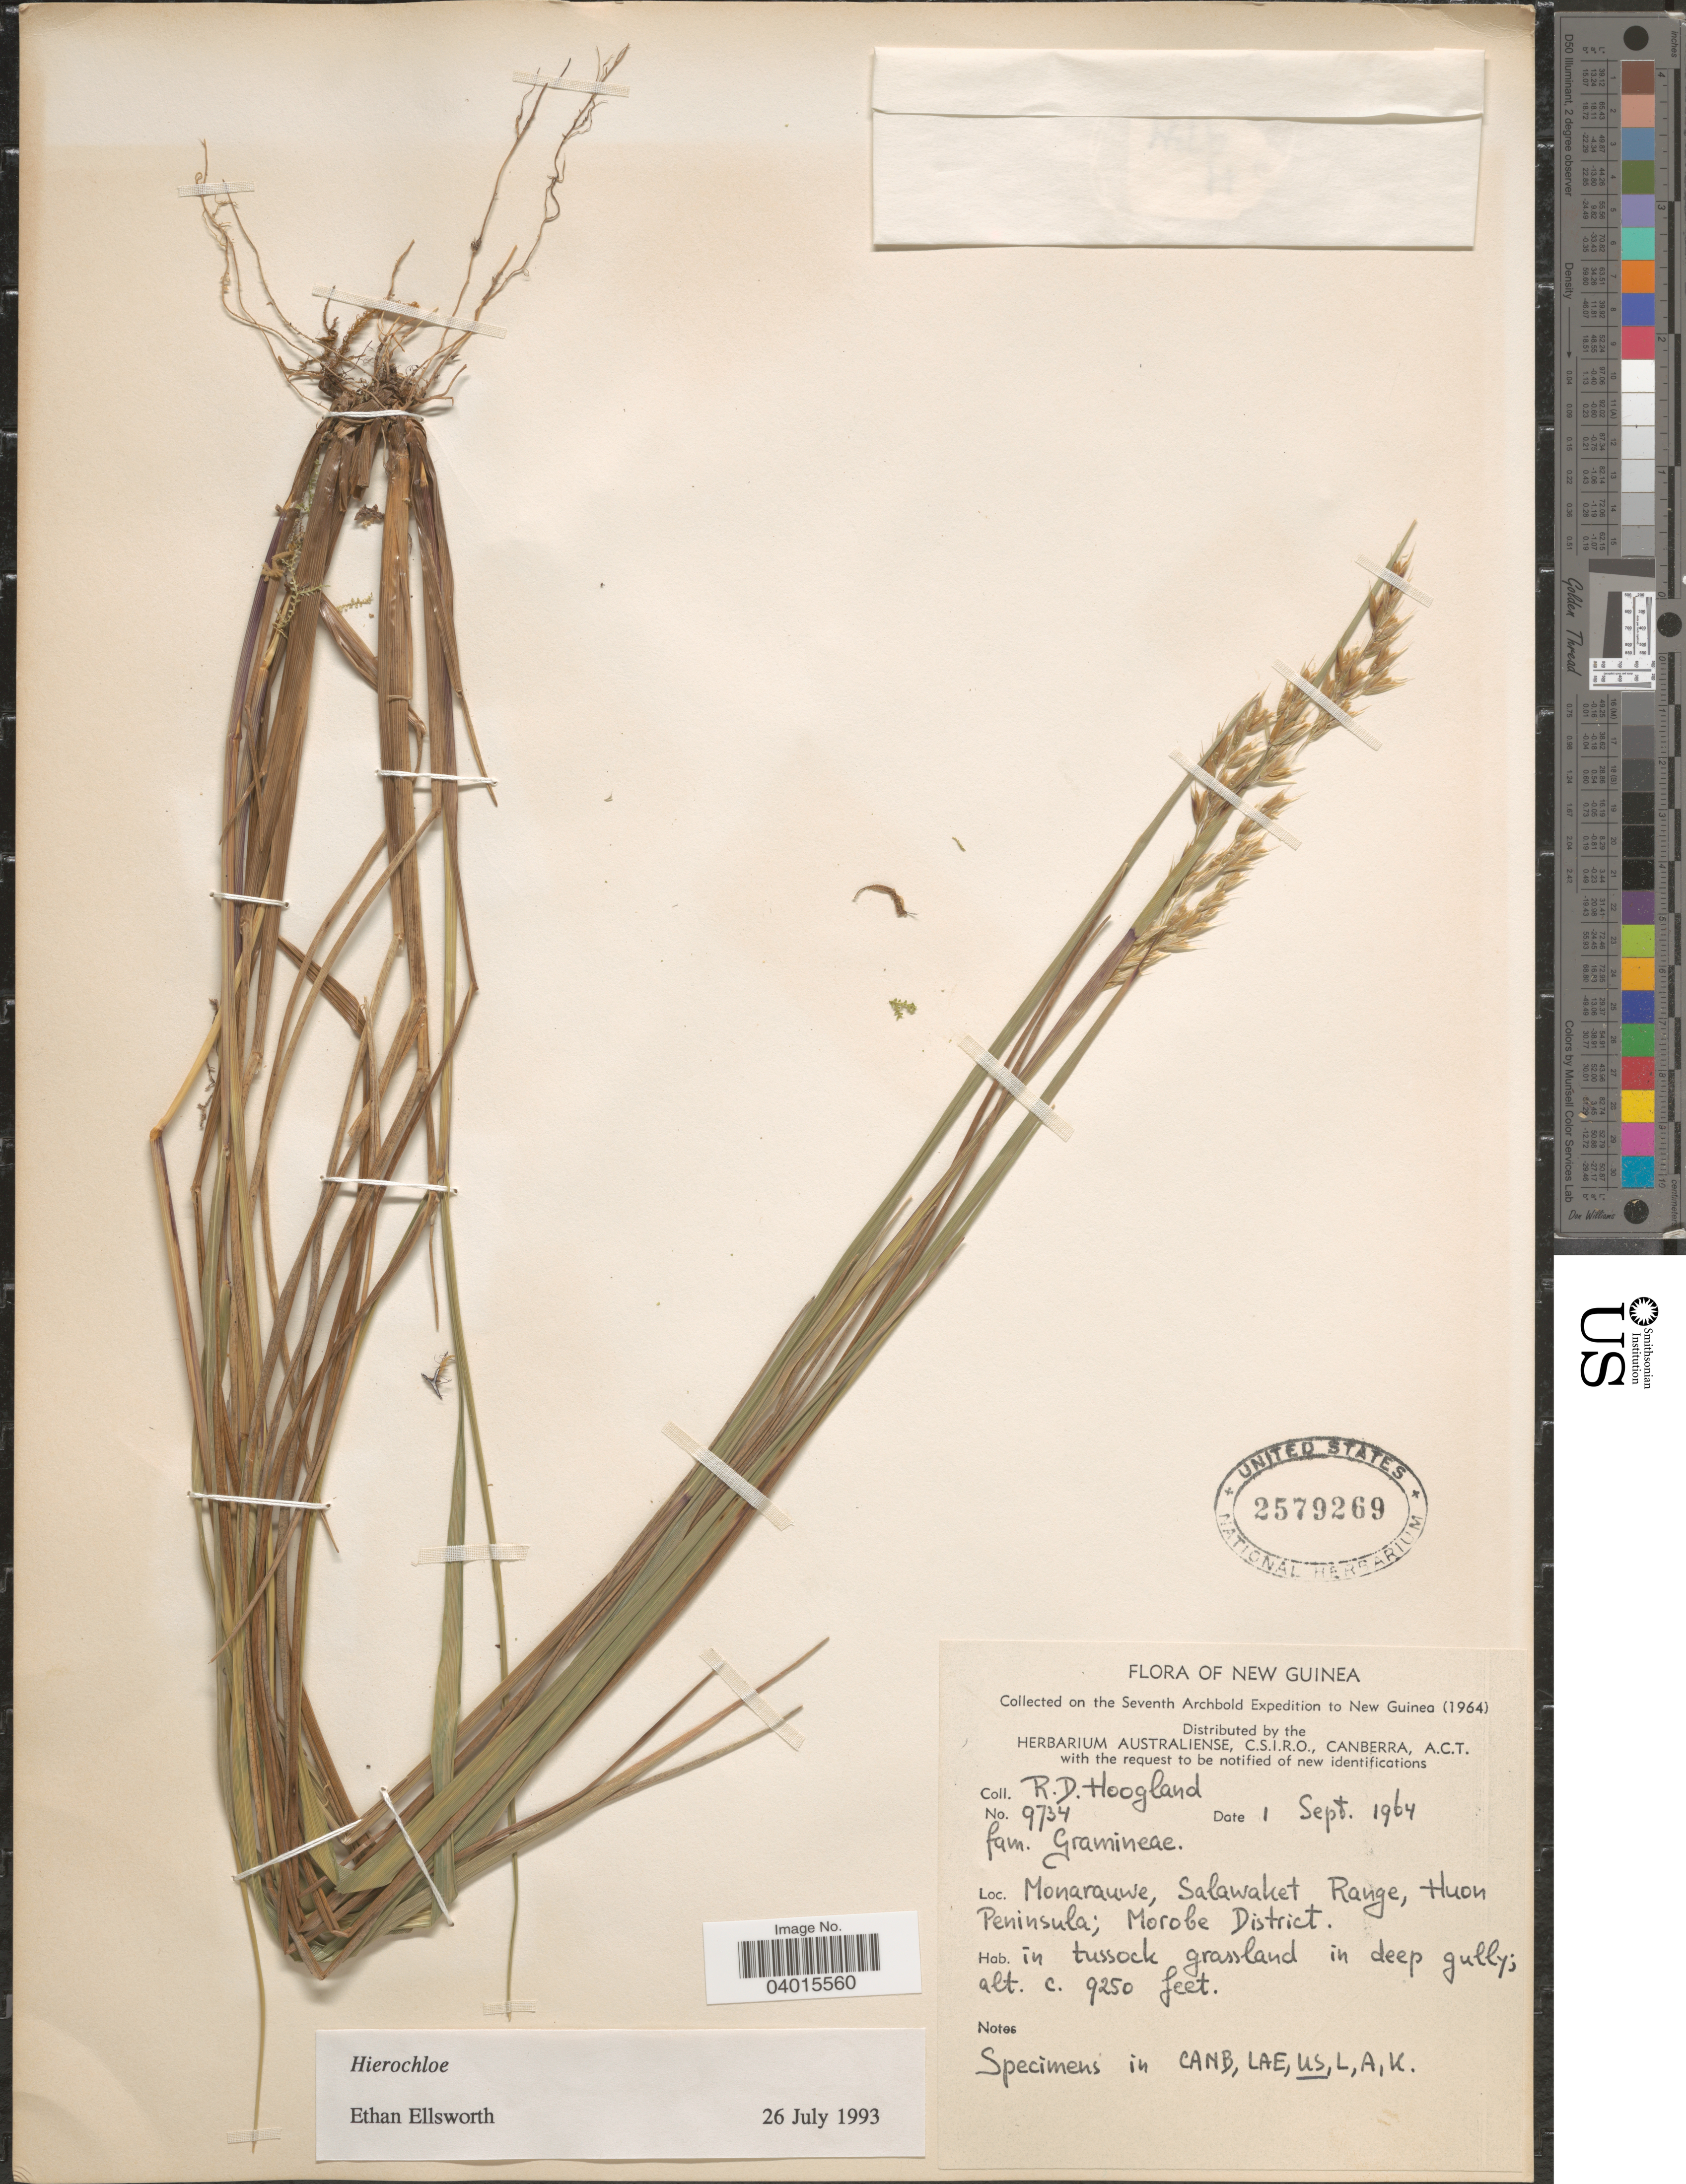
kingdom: Plantae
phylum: Tracheophyta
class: Liliopsida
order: Poales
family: Poaceae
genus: Anthoxanthum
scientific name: Anthoxanthum sp.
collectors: R. D. Hoogland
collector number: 9734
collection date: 1964-09-01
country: Papua New Guinea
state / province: Morobe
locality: New Guinea. Monarauwe, Salawaket Range, Huon Peninsula; Morobe District.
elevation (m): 2819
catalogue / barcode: US 2579269